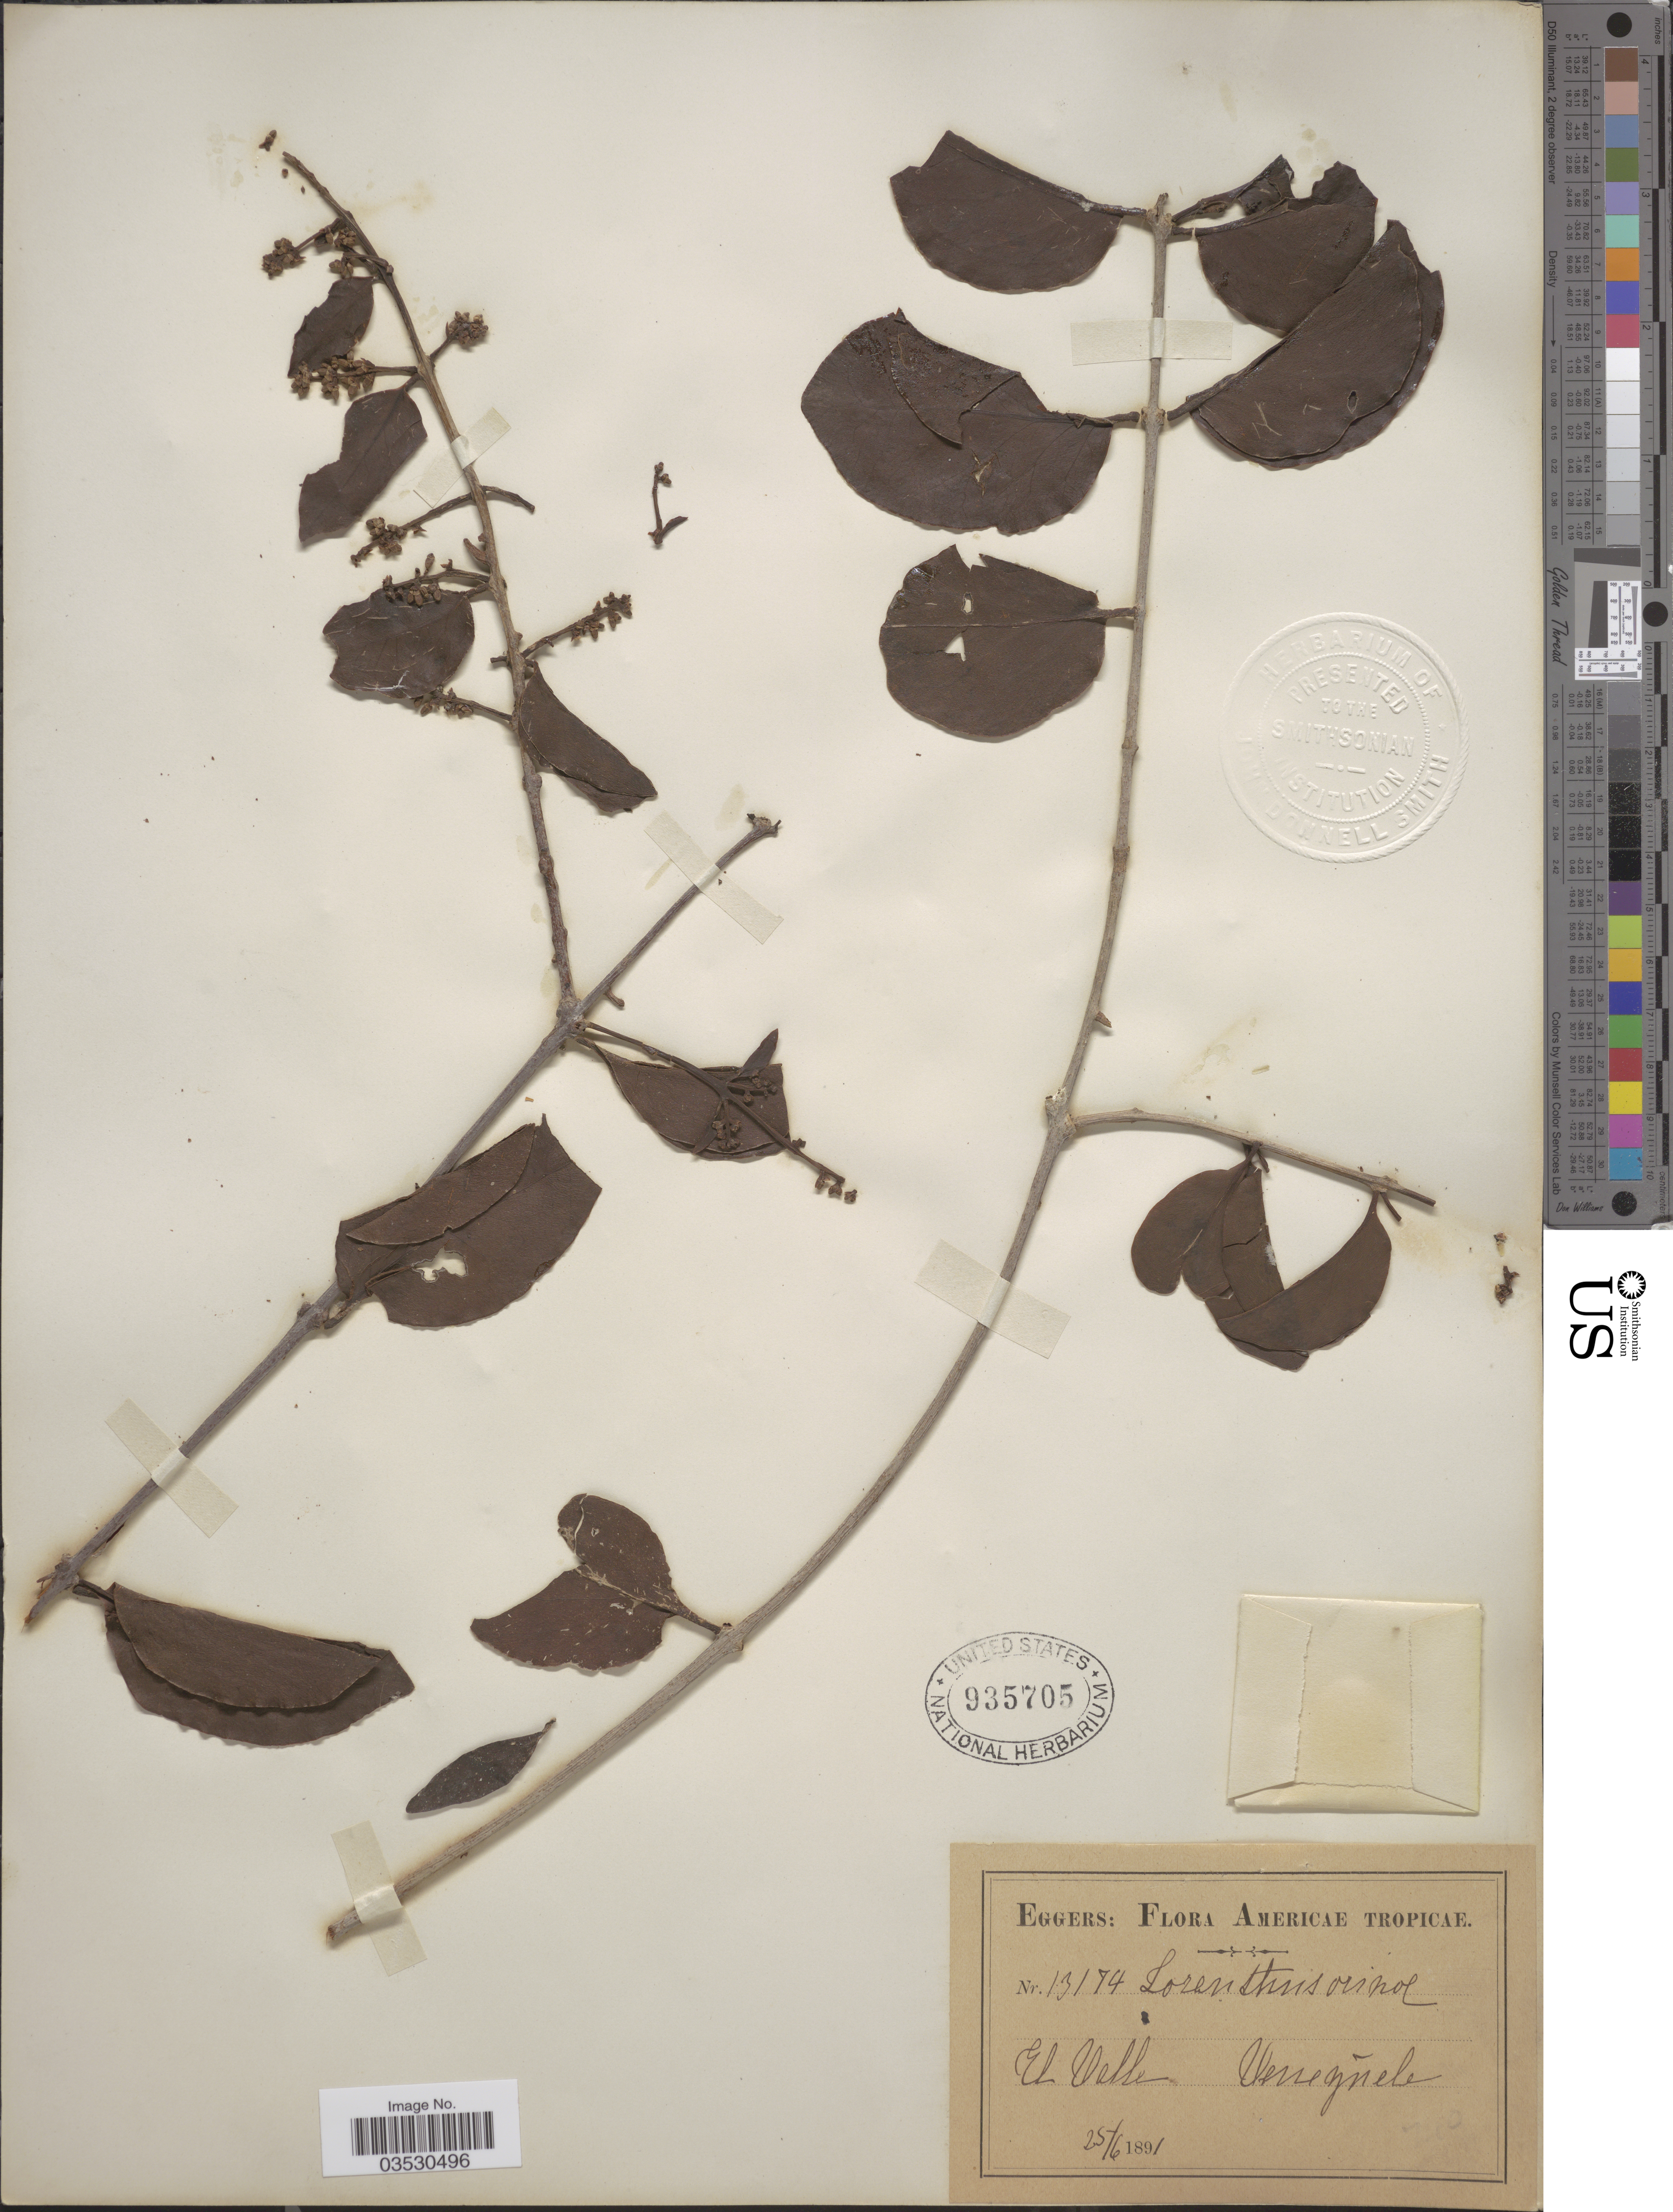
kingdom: Plantae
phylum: Tracheophyta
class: Magnoliopsida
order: Santalales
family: Loranthaceae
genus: Struthanthus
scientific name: Struthanthus sp.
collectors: -. Eggers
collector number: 13174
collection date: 1891-06-25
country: Venezuela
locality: El Valle. Americae Tropicae.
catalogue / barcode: US 935705